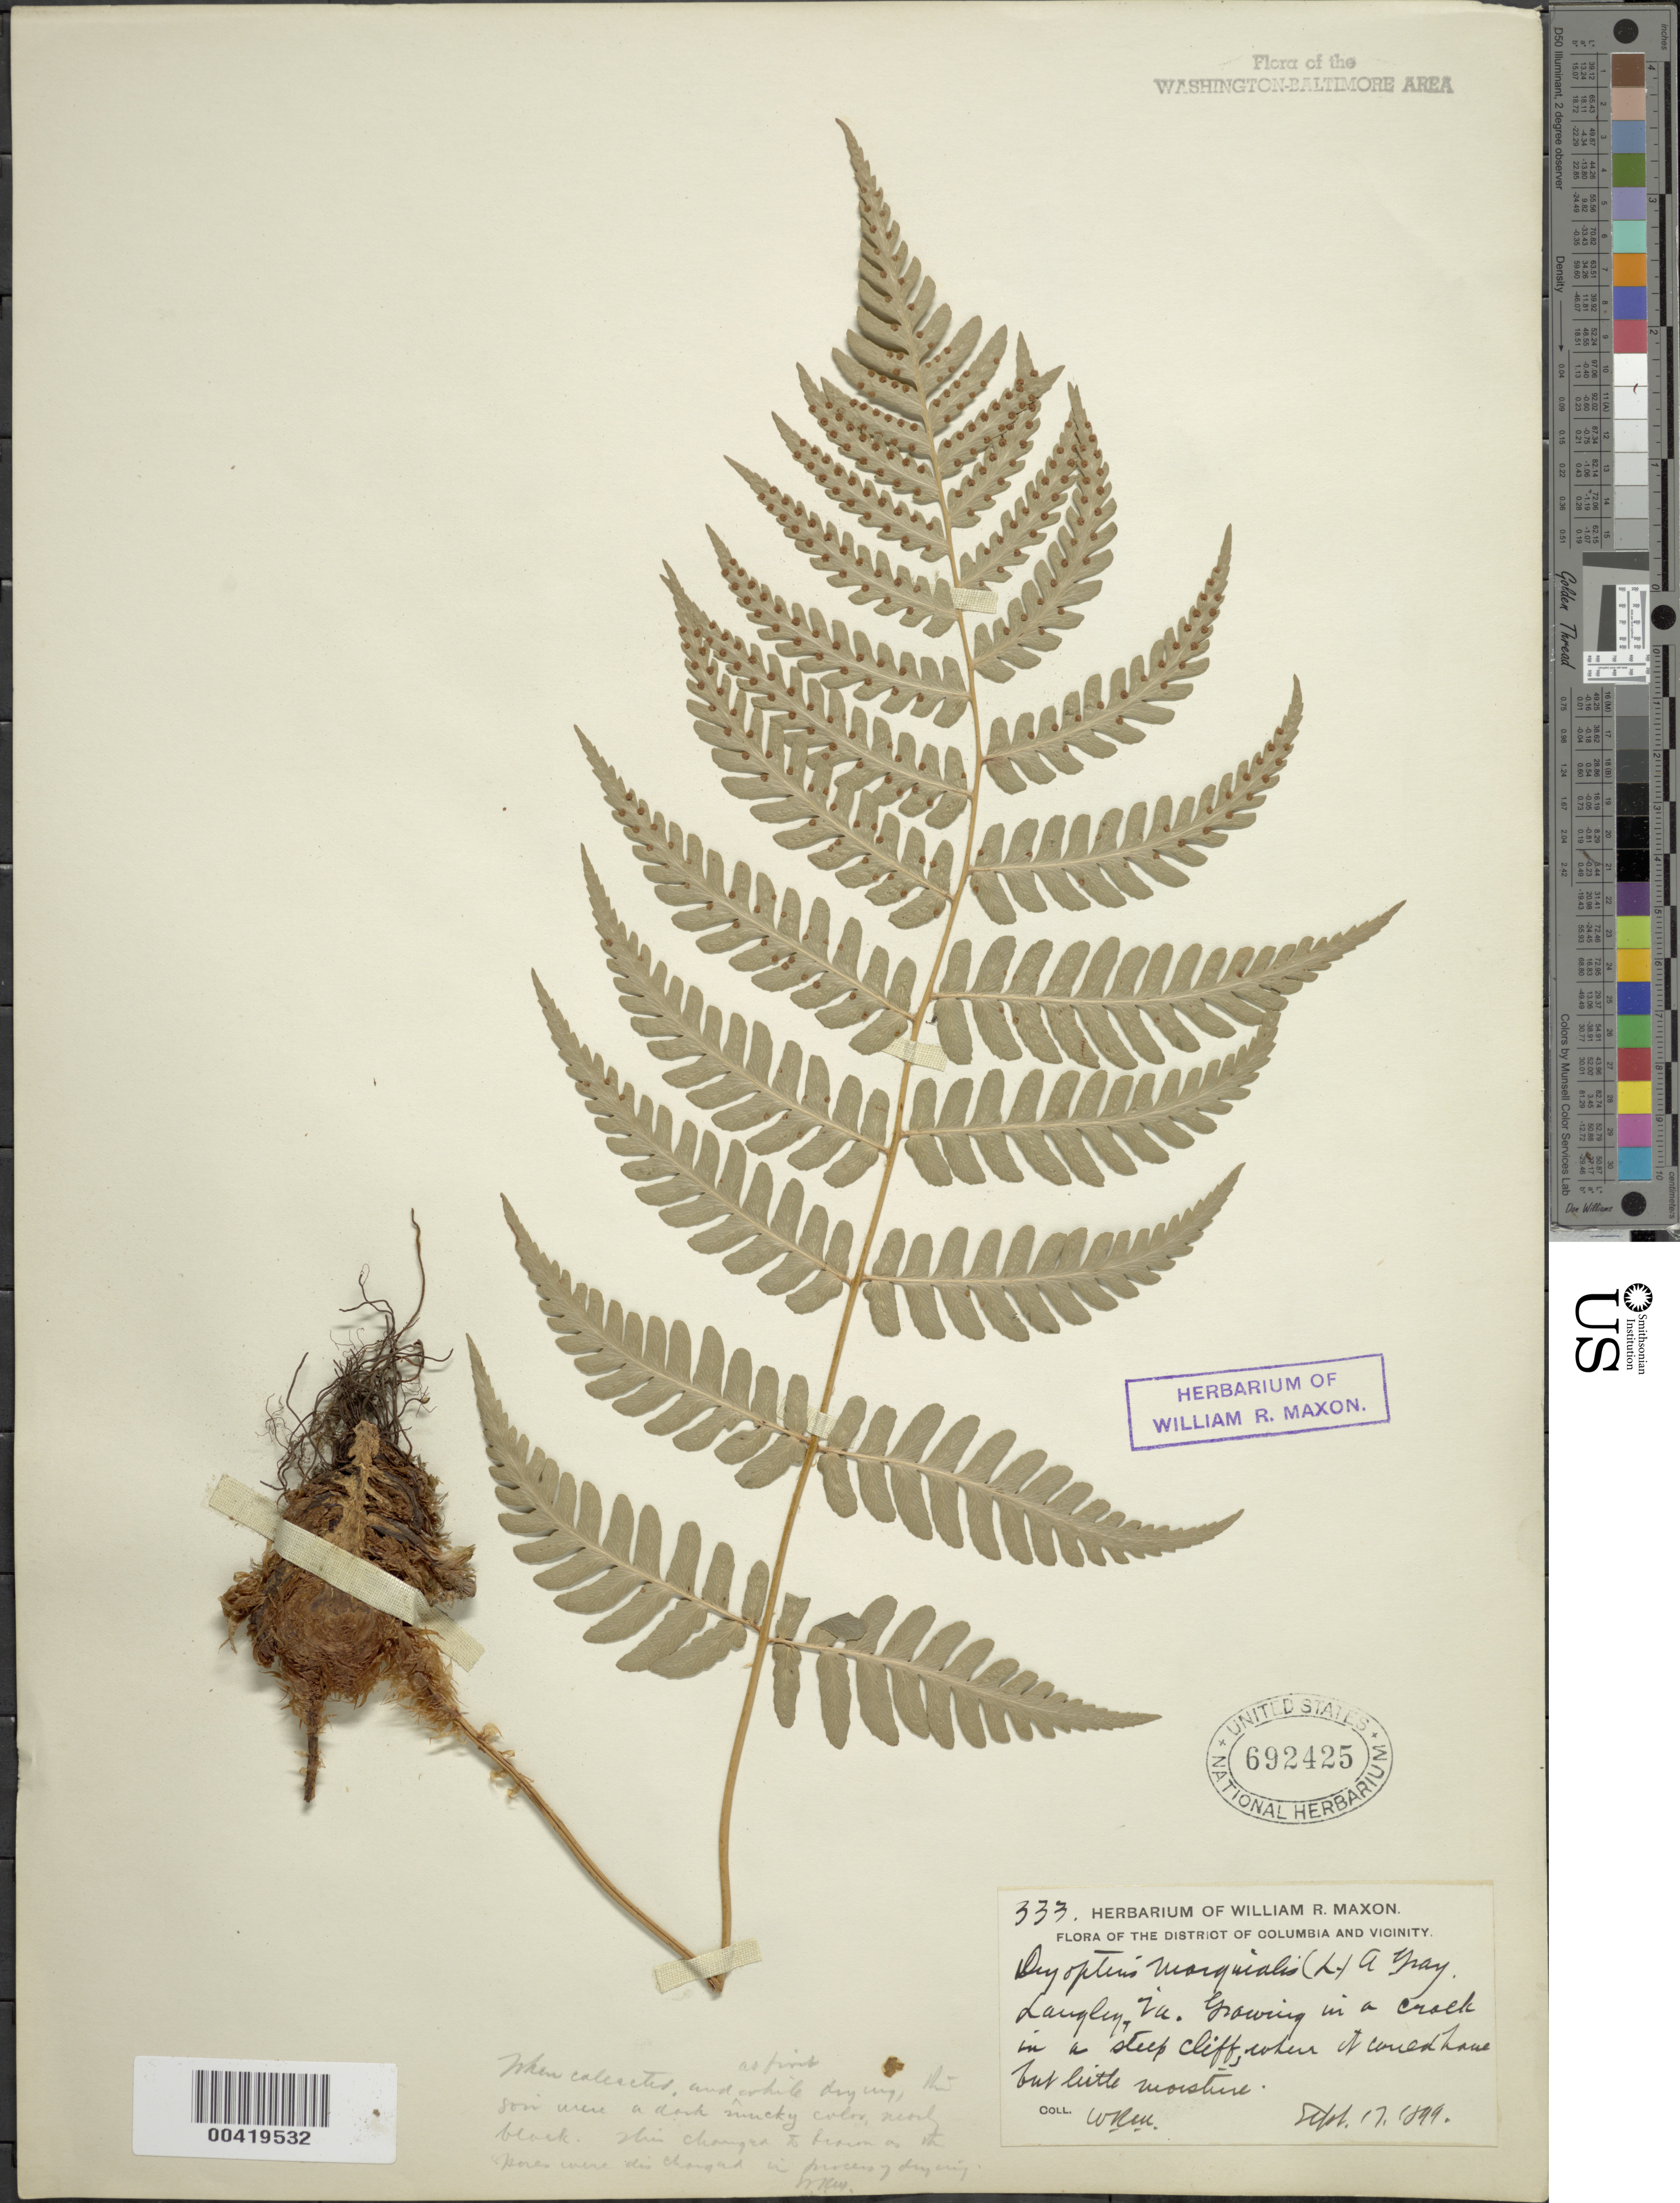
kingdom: Plantae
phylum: Tracheophyta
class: Polypodiopsida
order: Polypodiales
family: Dryopteridaceae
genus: Dryopteris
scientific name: Dryopteris marginalis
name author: (L.) A. Gray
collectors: W. R. Maxon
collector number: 333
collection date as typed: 17 Sep 1899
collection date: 1899-09-17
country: United States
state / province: Virginia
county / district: Fairfax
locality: Langley vicinity, on bluffs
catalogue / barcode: US 692425